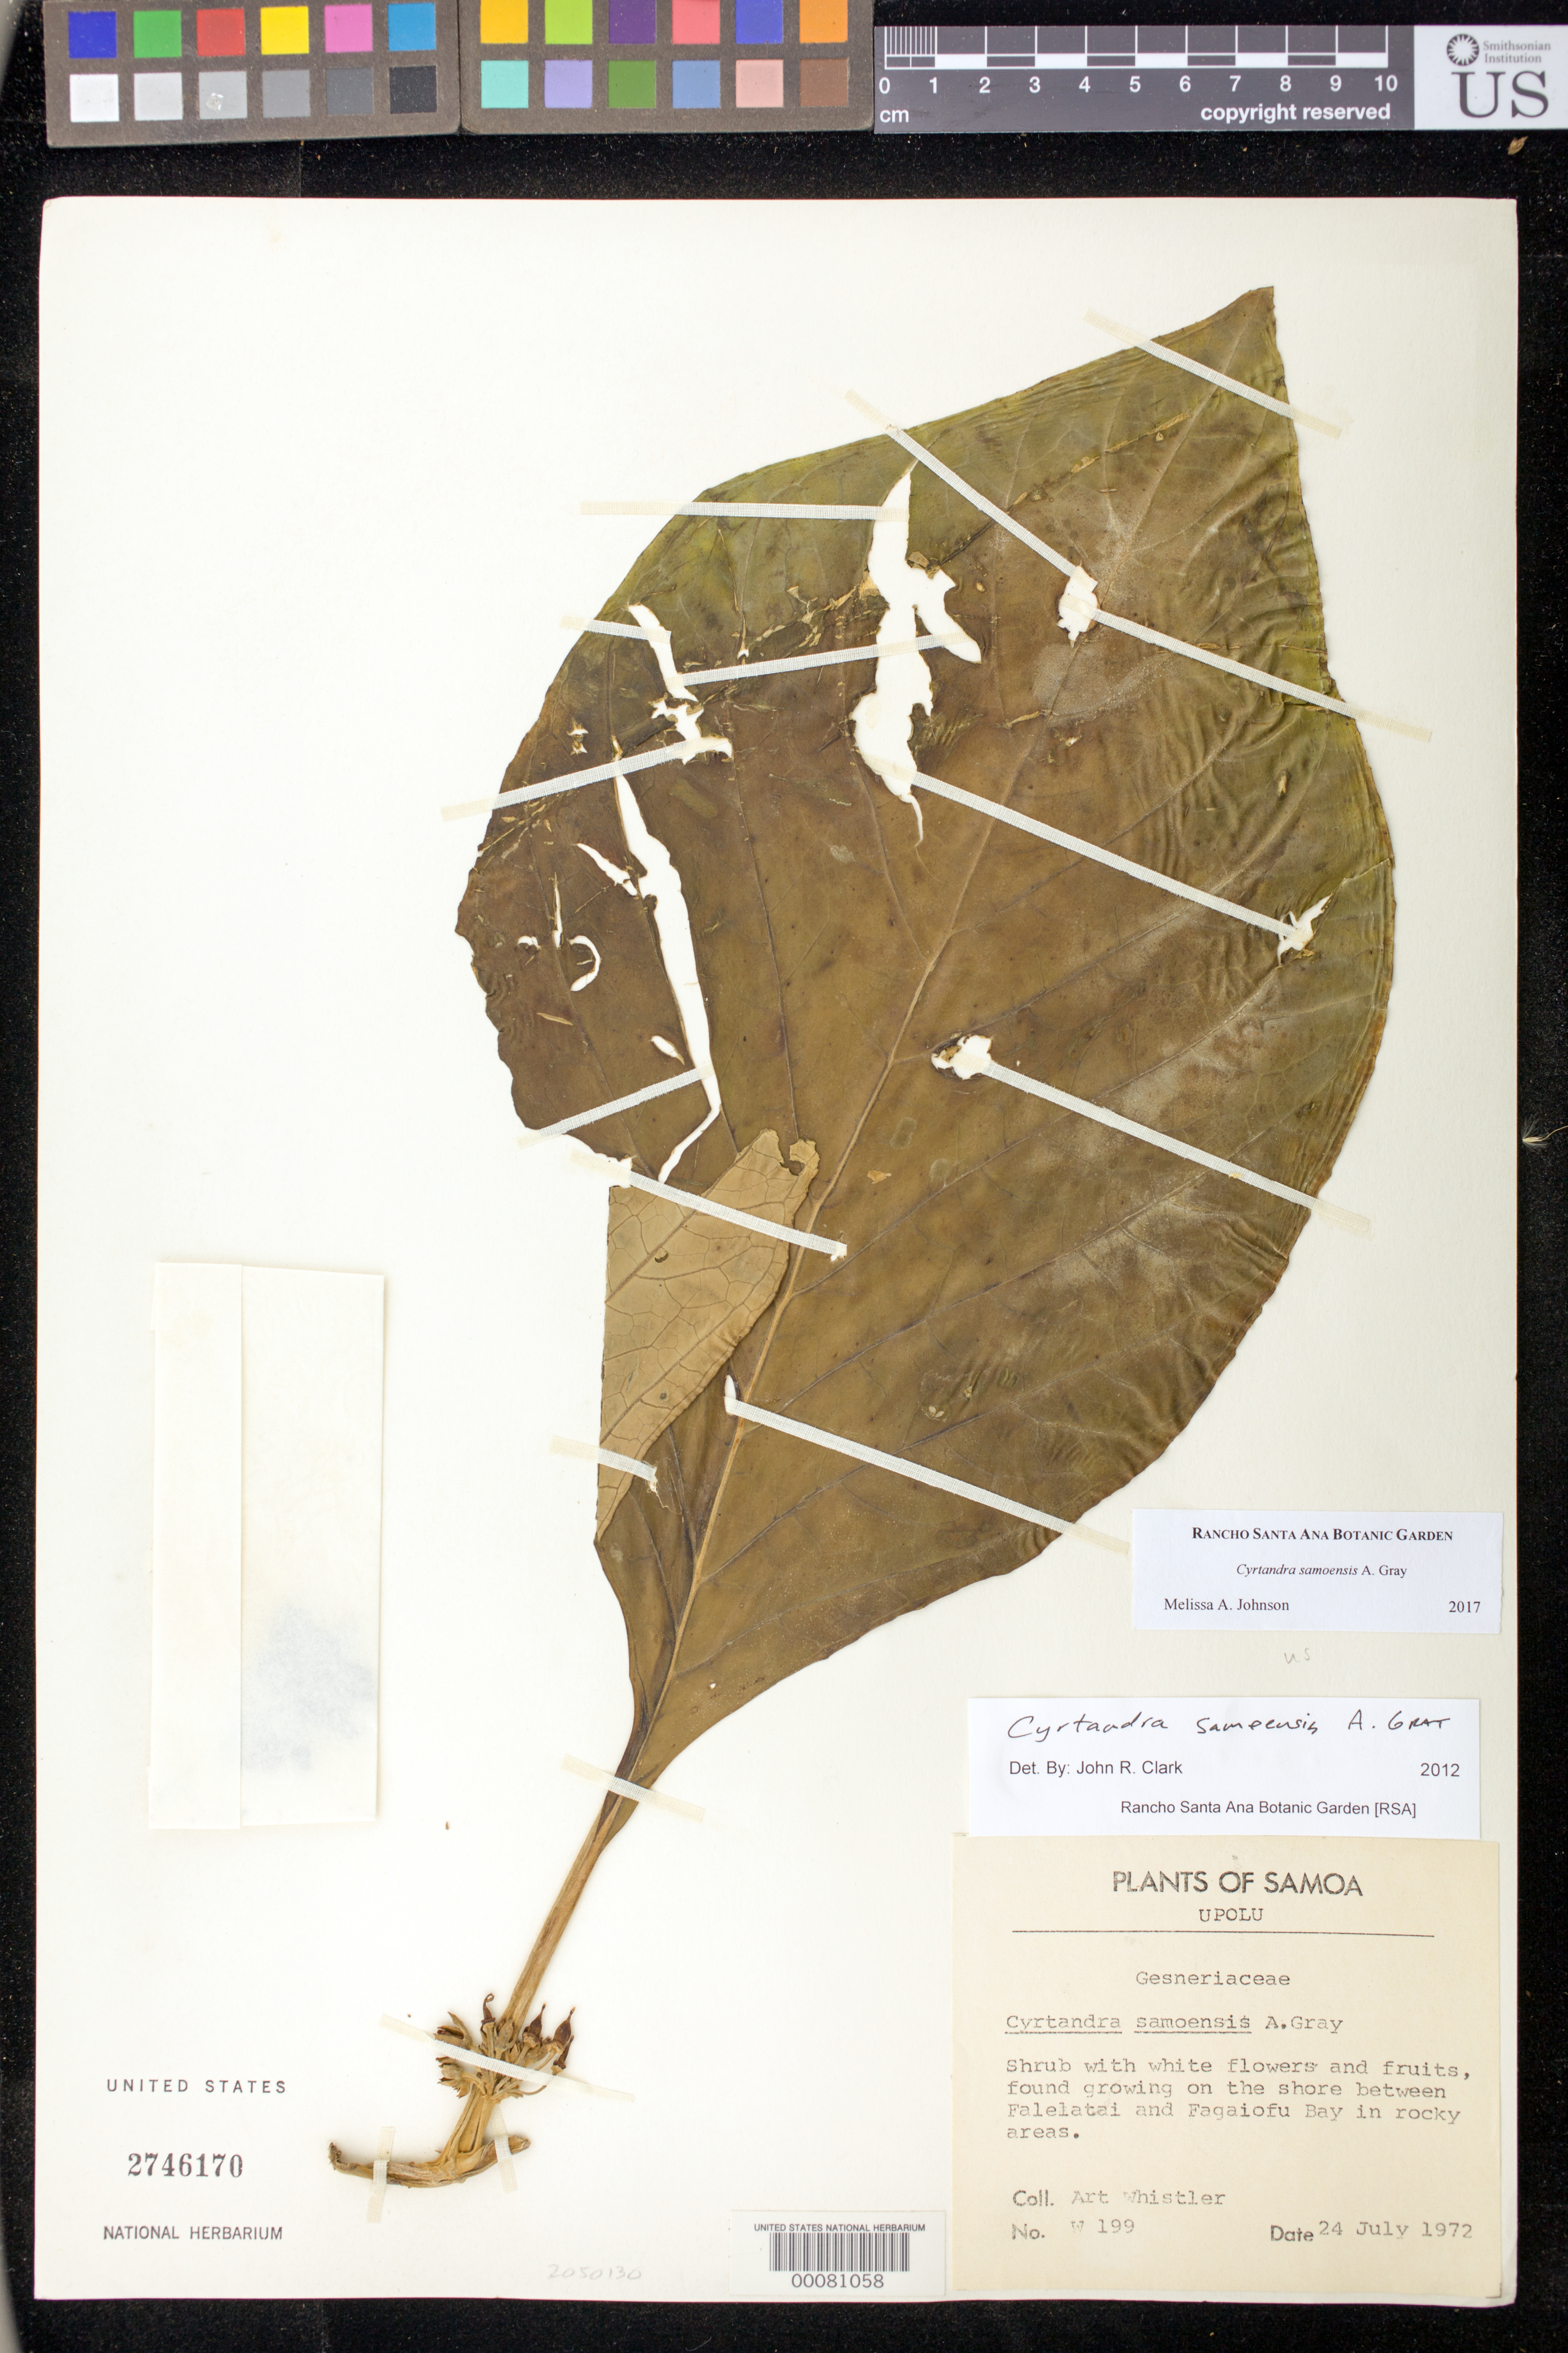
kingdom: Plantae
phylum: Tracheophyta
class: Magnoliopsida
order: Lamiales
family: Gesneriaceae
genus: Cyrtandra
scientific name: Cyrtandra samoensis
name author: A. Gray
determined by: Johnson, Melissa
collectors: A. Whistler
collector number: W 199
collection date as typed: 24 Jul 1972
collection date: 1972-07-24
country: Samoa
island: Upolu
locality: Upolu, Between falelatai and fagaiofu bay in rocky areas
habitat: Growing on the shore, in rocky area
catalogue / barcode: US 2746170